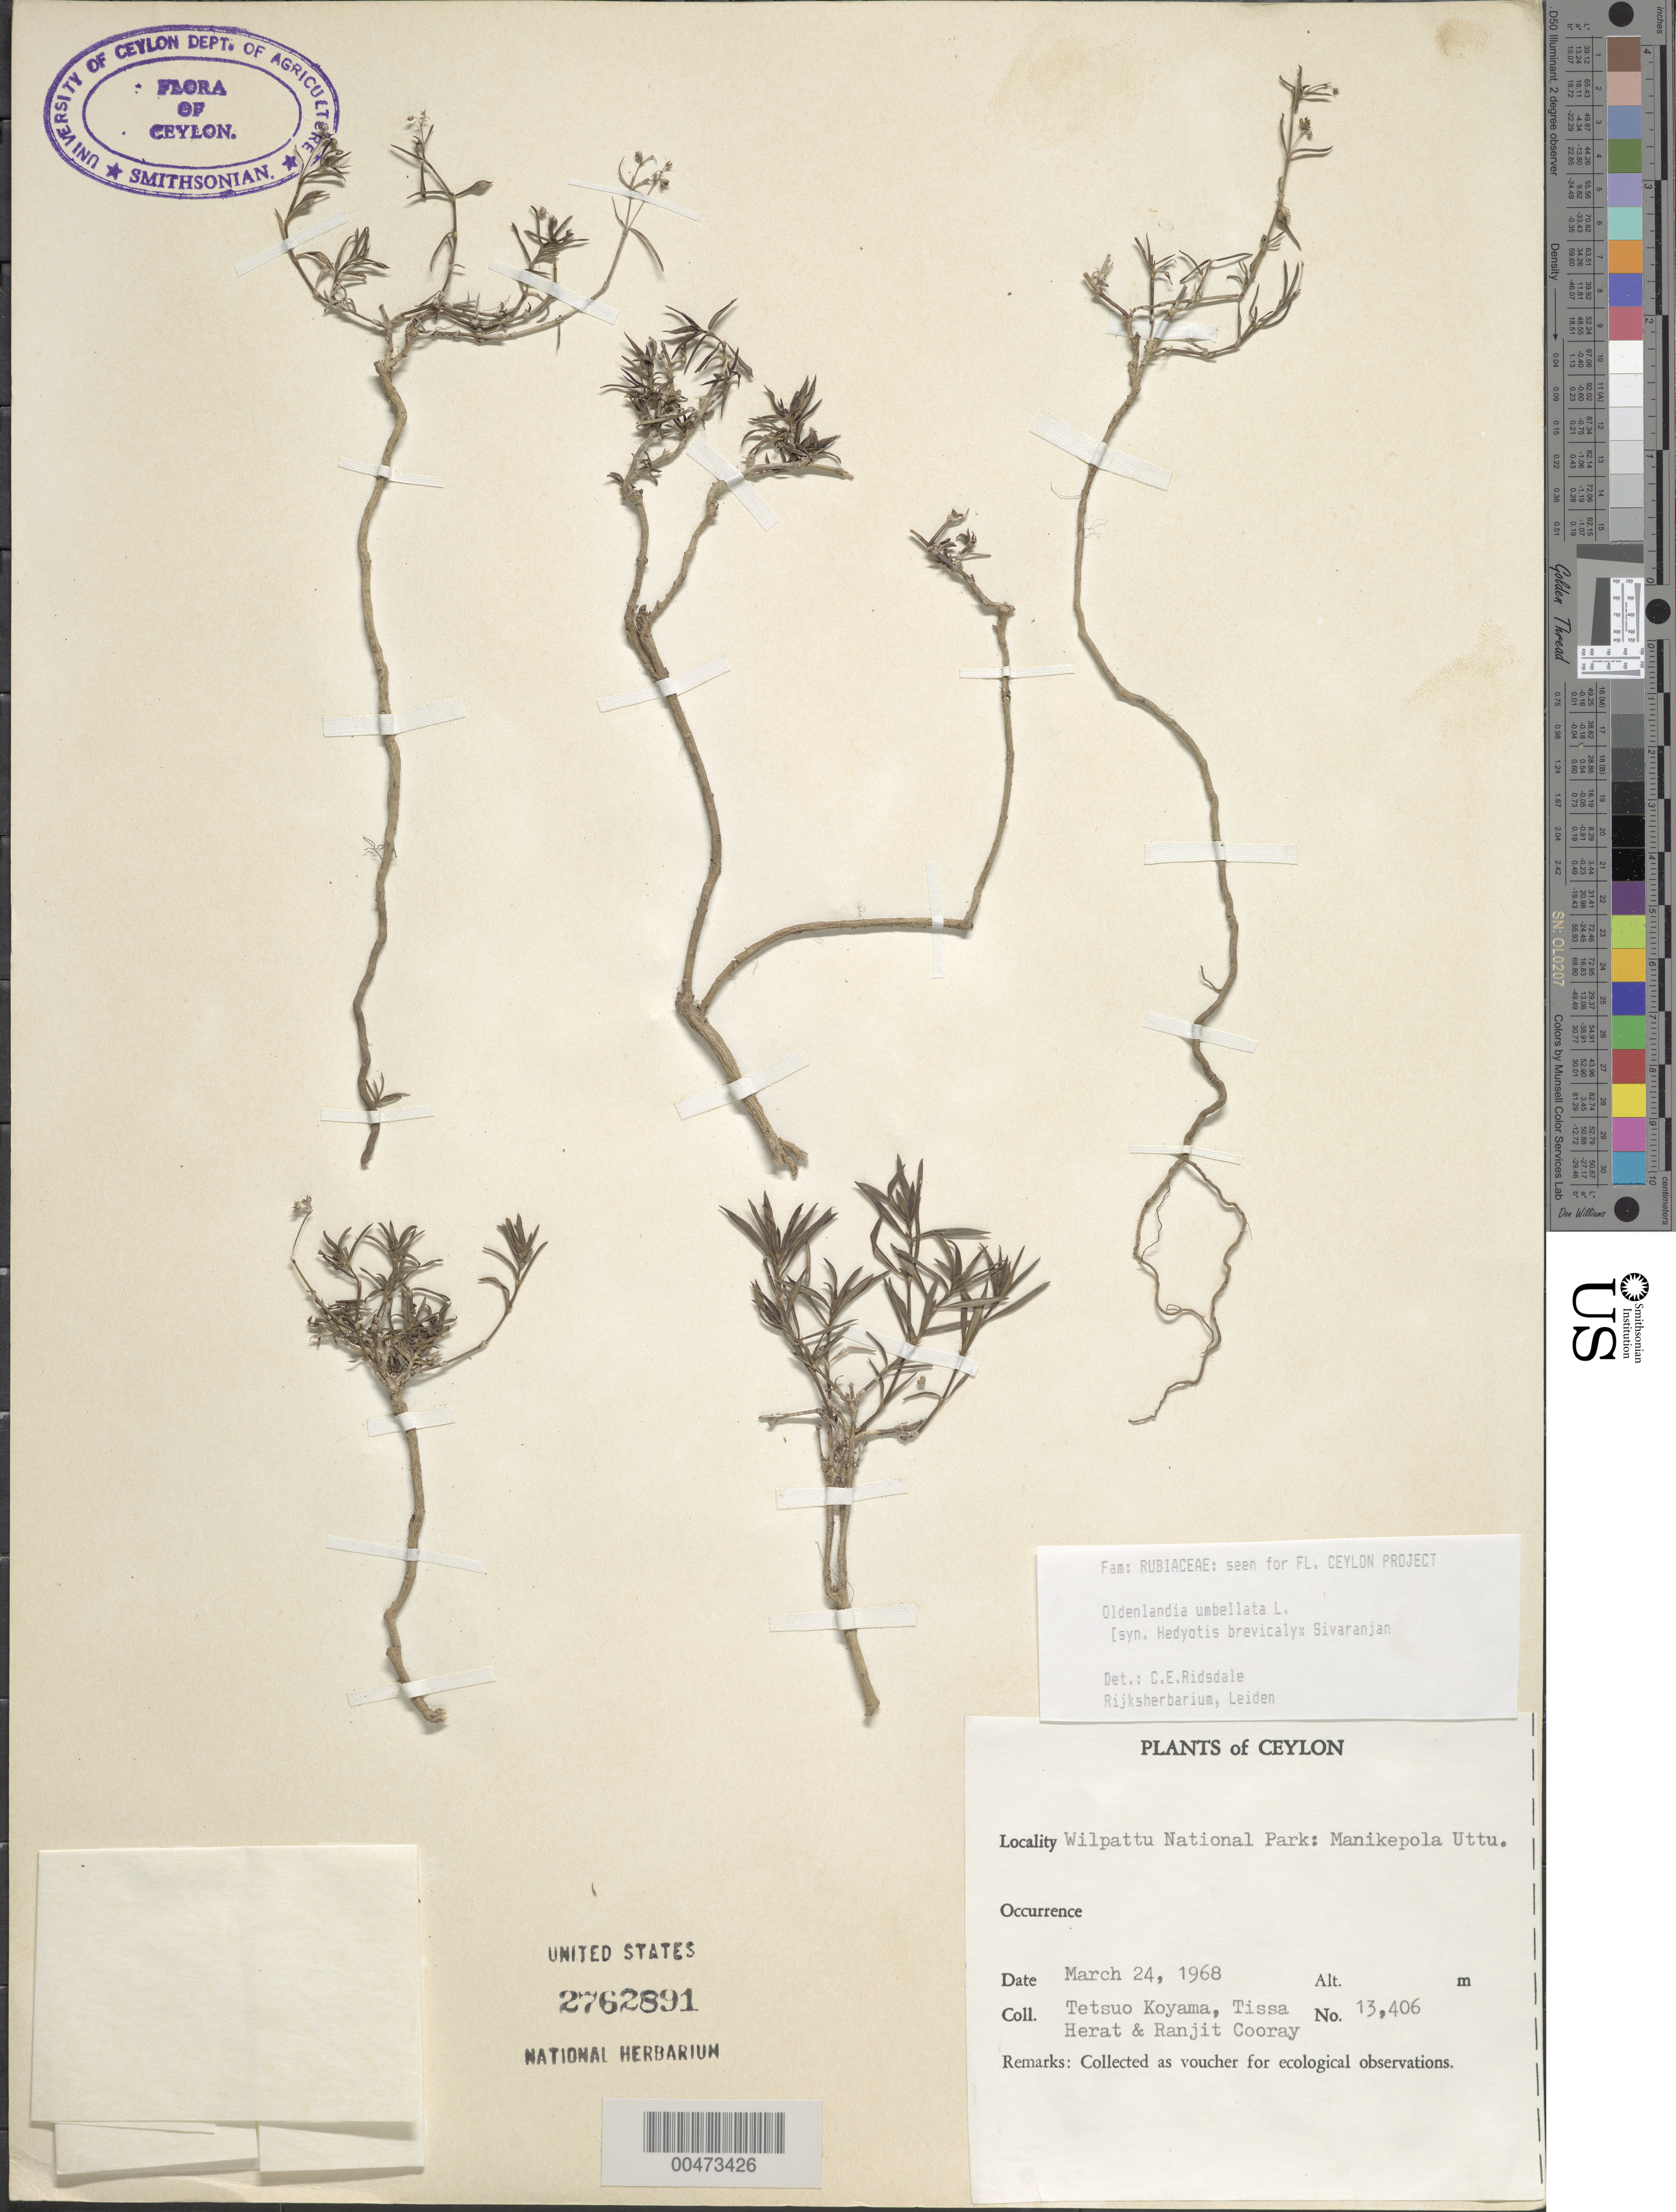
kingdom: Plantae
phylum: Tracheophyta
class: Magnoliopsida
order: Gentianales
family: Rubiaceae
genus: Oldenlandia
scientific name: Oldenlandia umbellata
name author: L.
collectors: T. Koyama, T. Herat & R. Cooray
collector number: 13406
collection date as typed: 24 Mar 1968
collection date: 1968-03-24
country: Sri Lanka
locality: Wilpattu National Park, Manikepola Uttu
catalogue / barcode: US 2762891